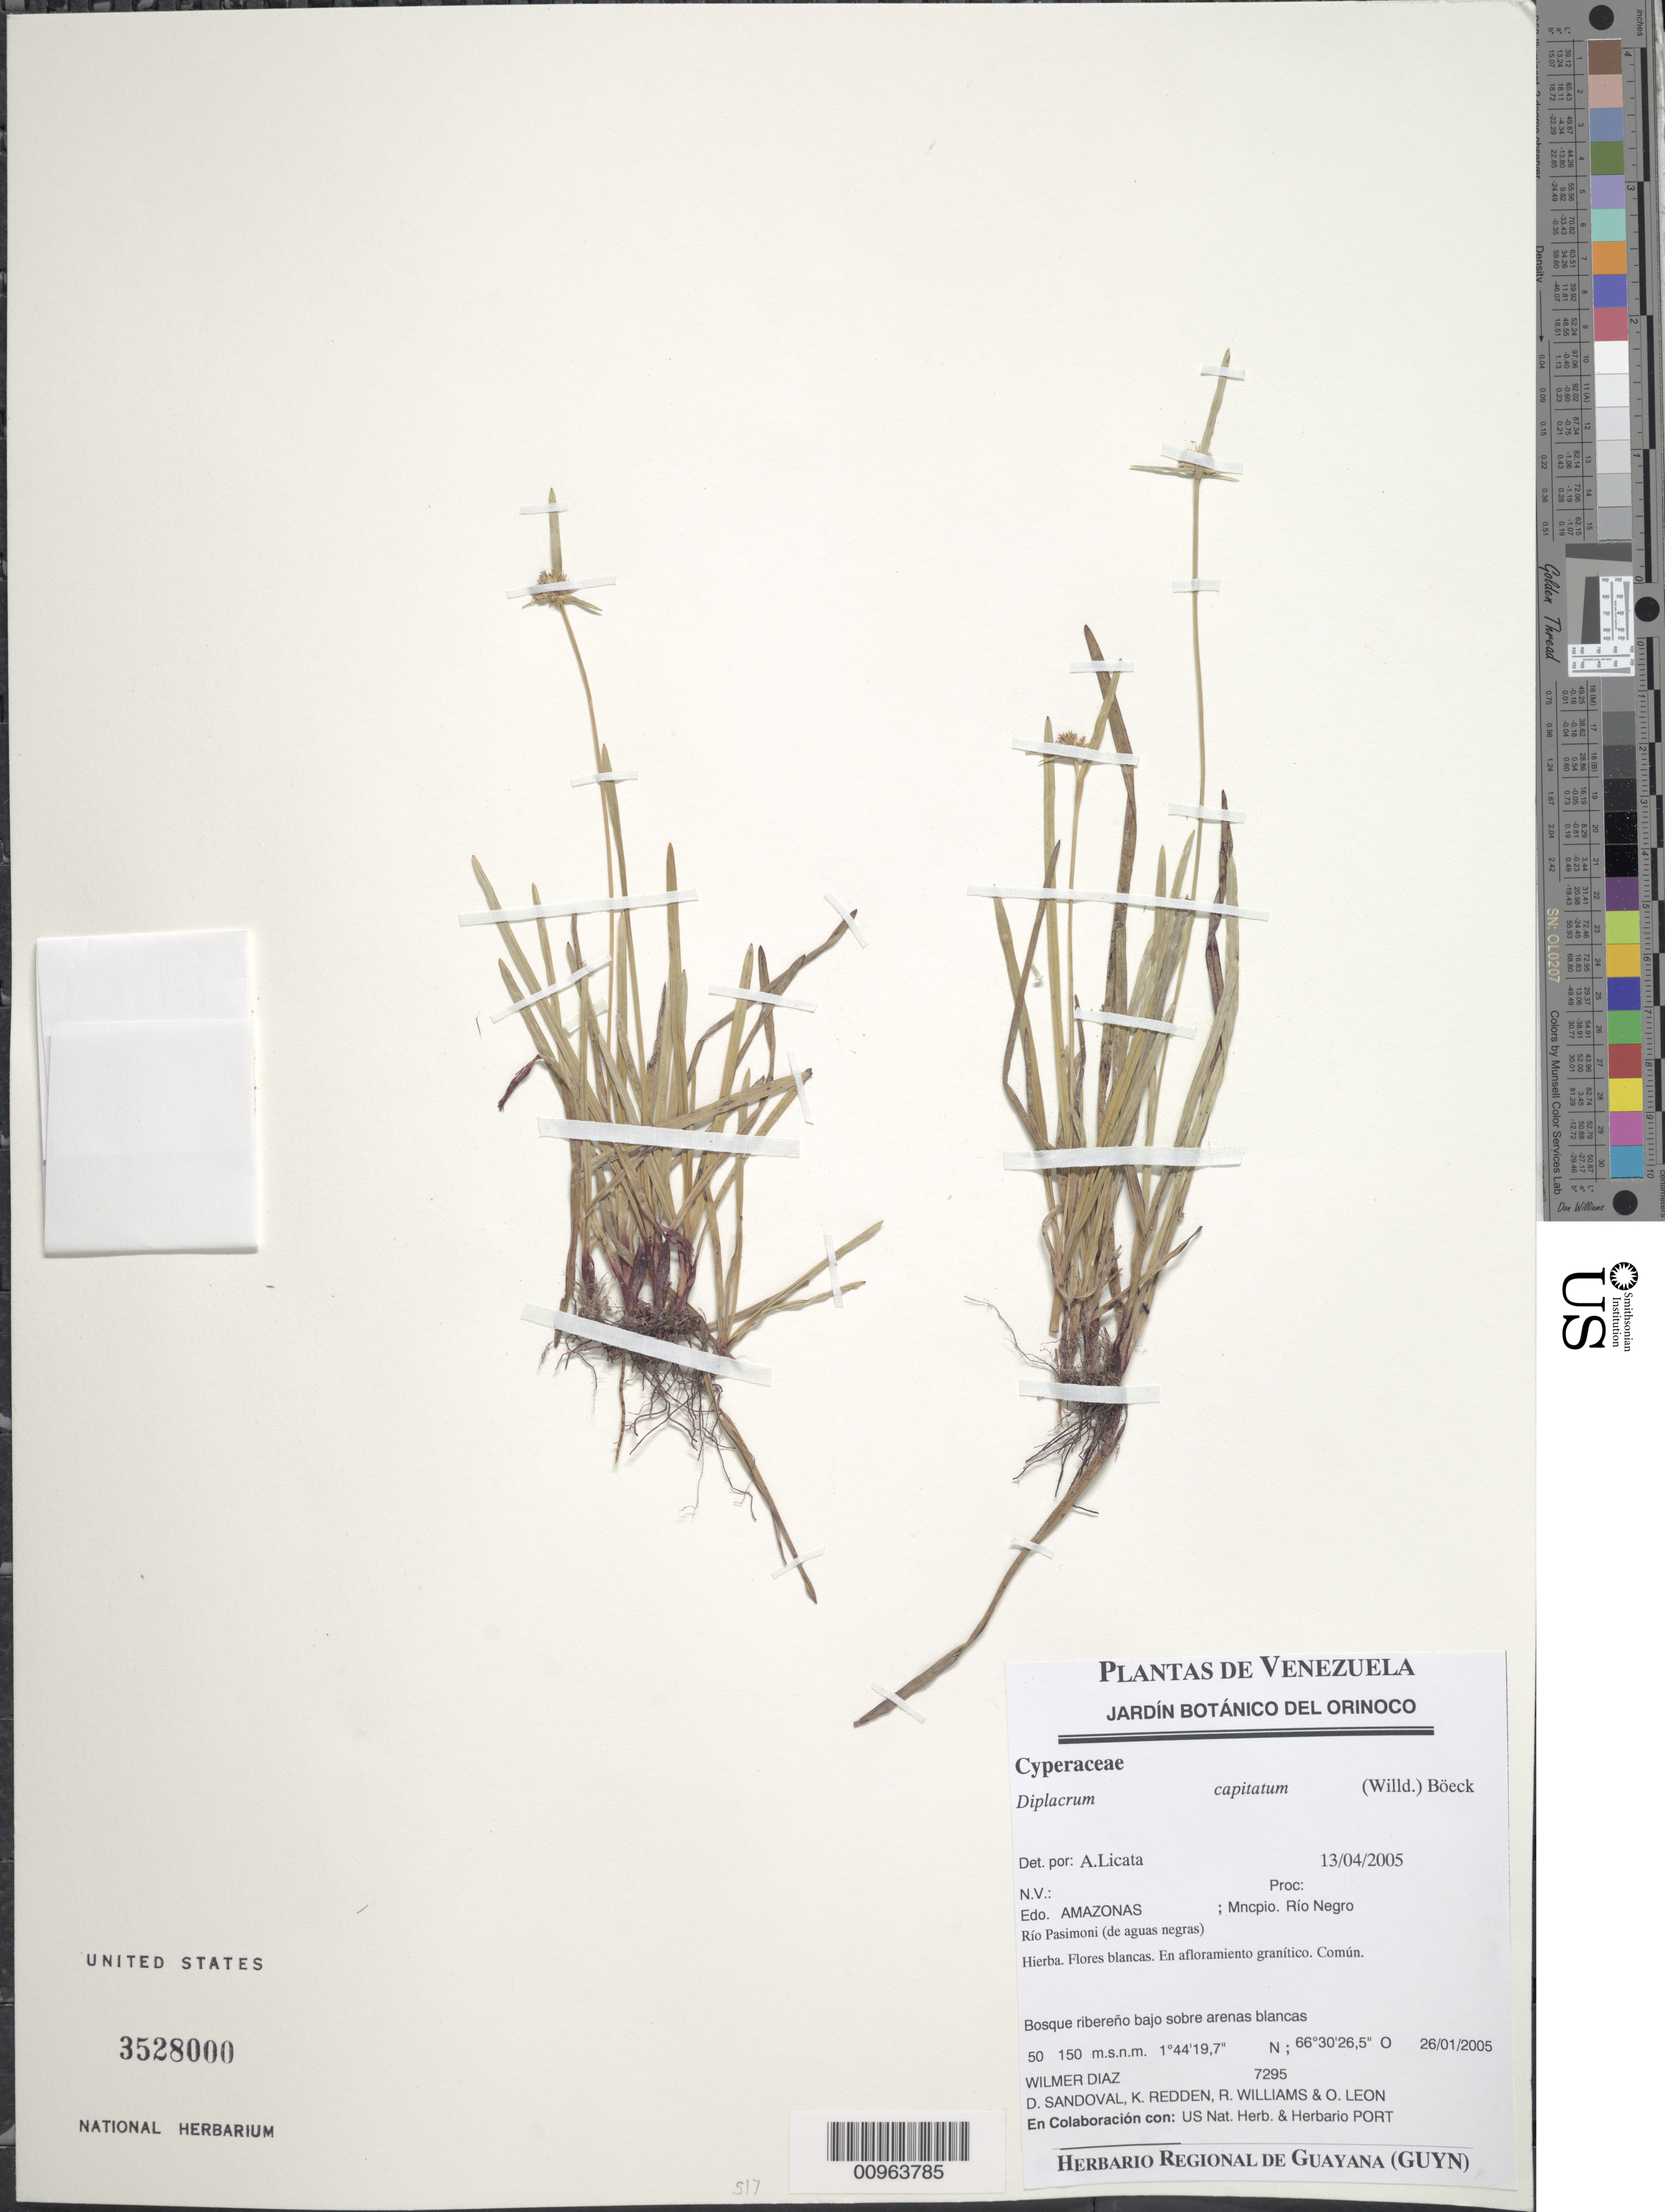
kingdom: Plantae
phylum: Tracheophyta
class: Liliopsida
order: Poales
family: Cyperaceae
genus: Diplacrum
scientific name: Diplacrum capitatum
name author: (Willd.) Boeckeler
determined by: Licata, A., (PORT), Univ. Nac. Exp. de los Llanos Ezequiel Zamora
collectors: W. Díaz P., D. Sandoval, K. M. Redden, R. Williams & O. León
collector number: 7295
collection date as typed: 26-Jan-05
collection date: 2005-01-26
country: Venezuela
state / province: Amazonas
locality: Mun. Río Negro, Río Pasimoni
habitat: Bosque ribereño bajo sobre arenas blancas. En afloramiento granitico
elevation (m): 50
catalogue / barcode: US 3528000